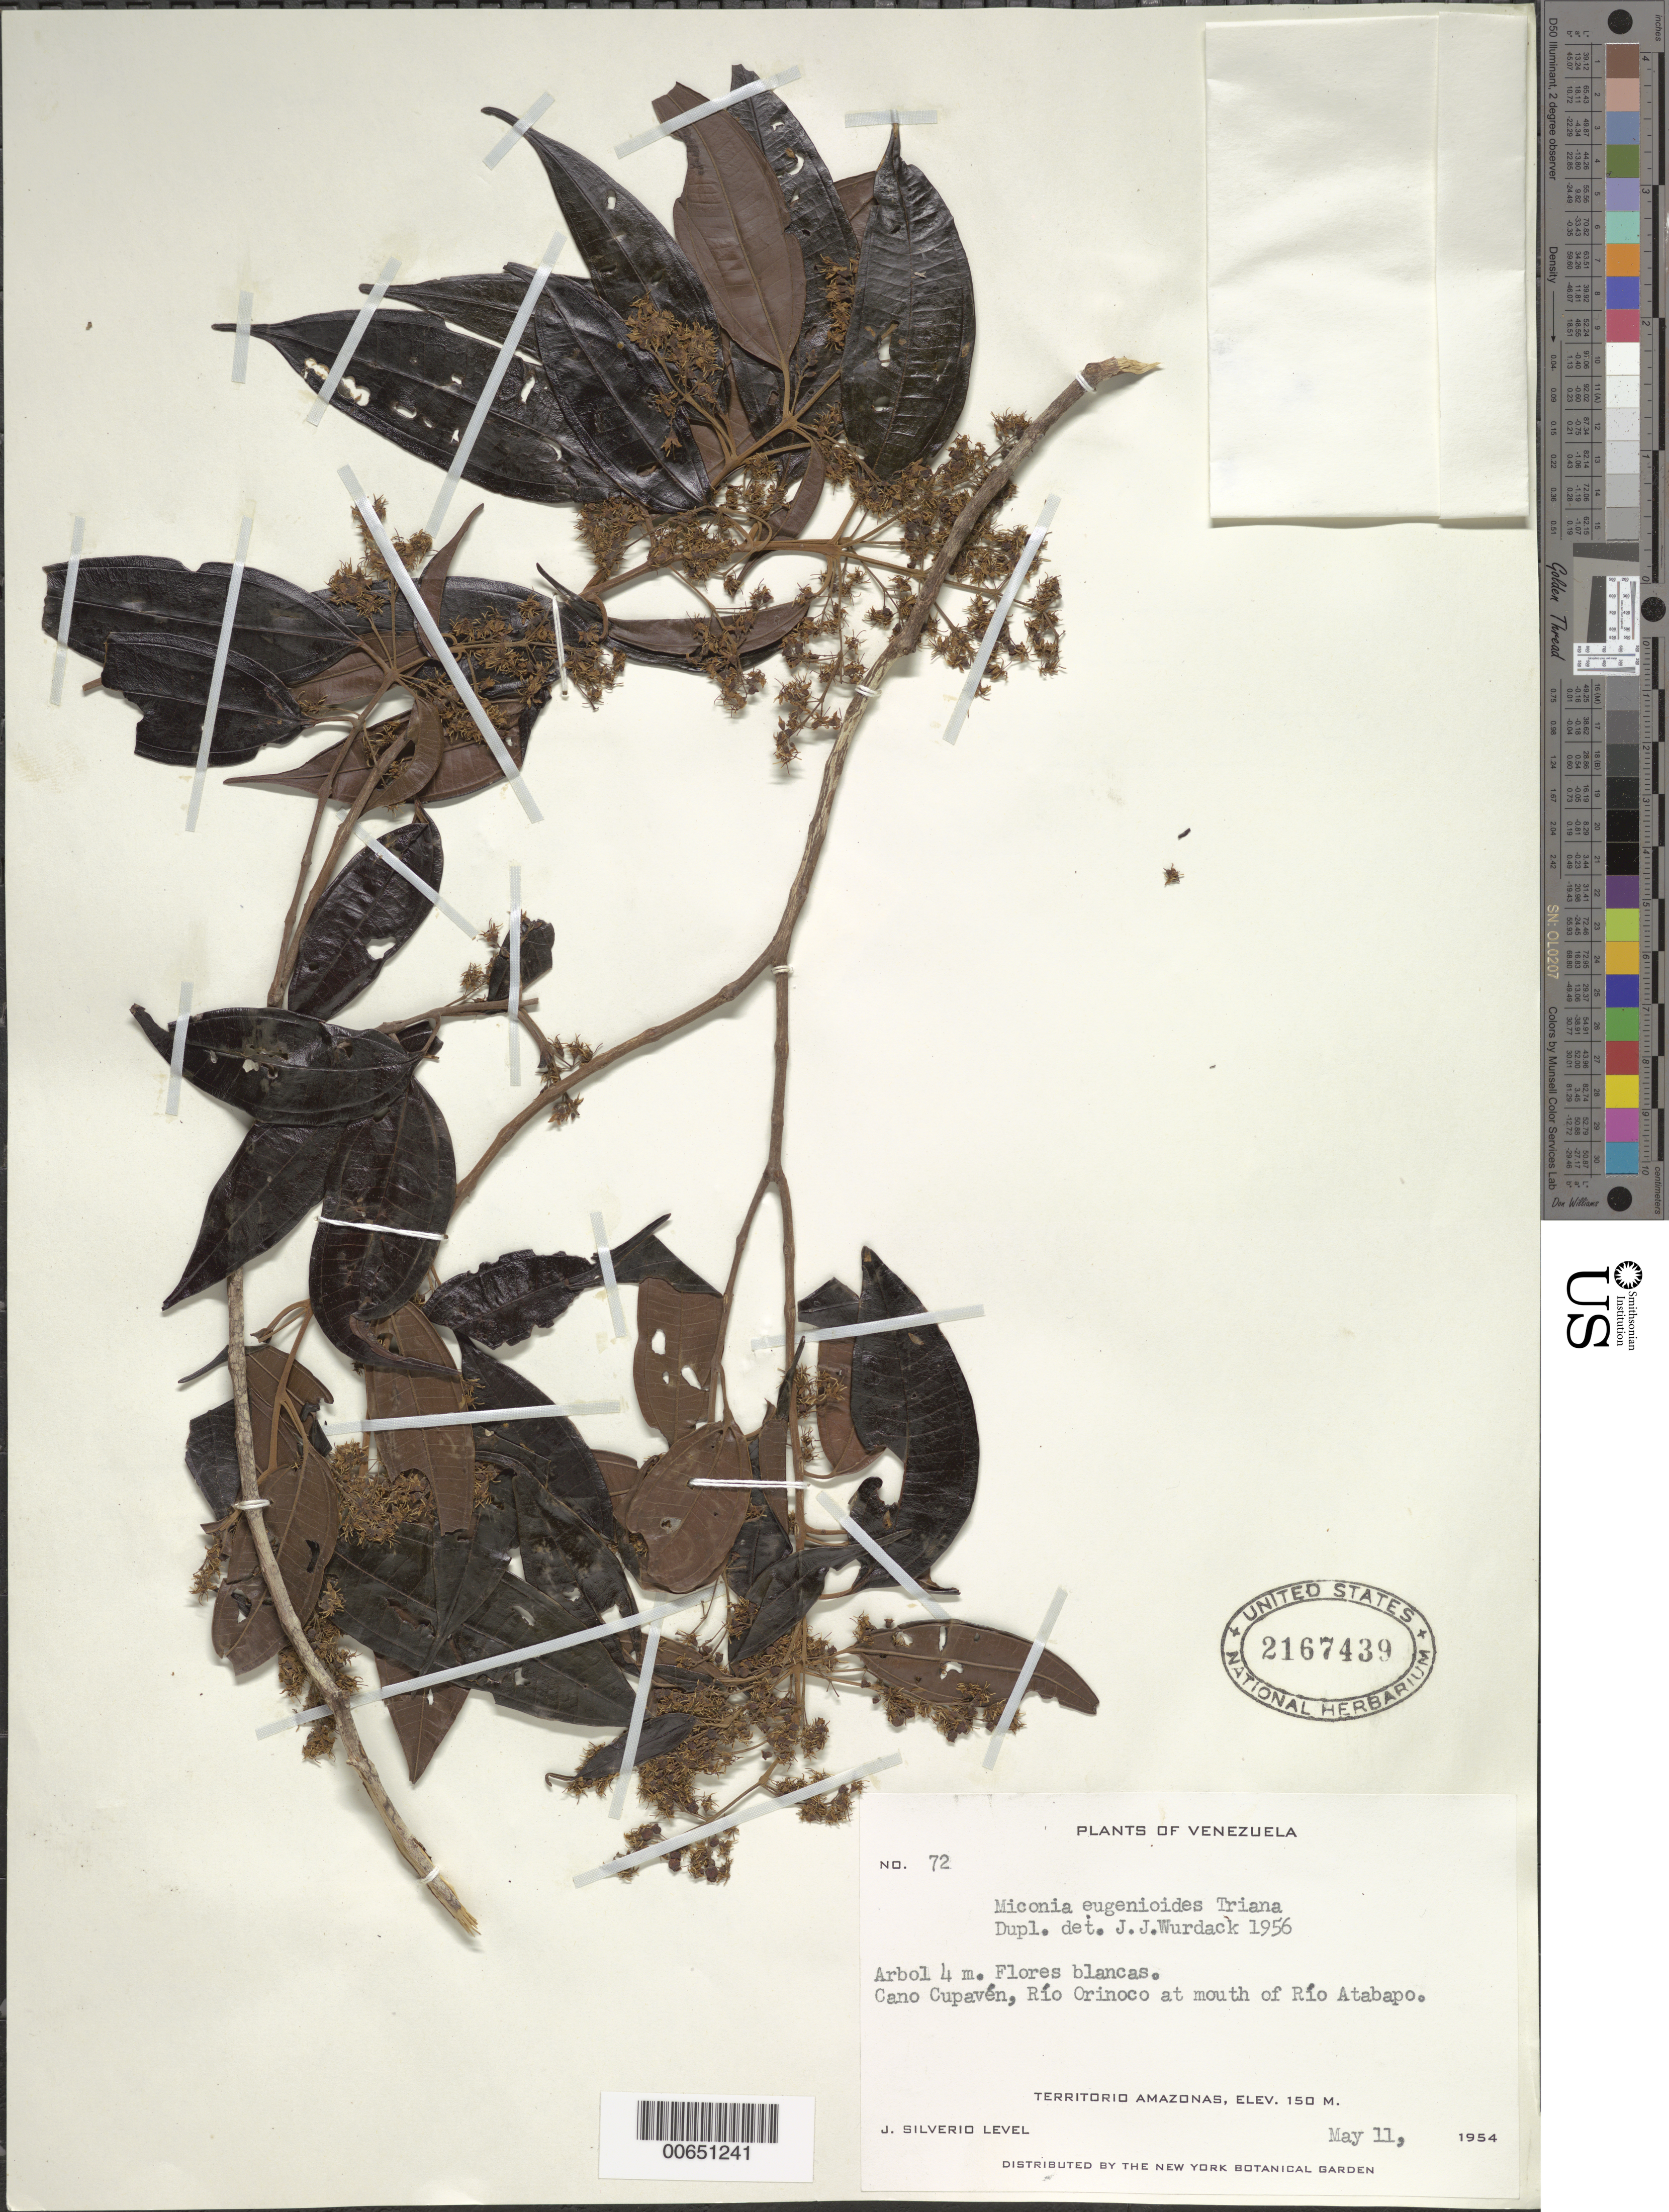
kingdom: Plantae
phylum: Tracheophyta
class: Magnoliopsida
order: Myrtales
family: Melastomataceae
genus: Miconia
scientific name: Miconia eugenioides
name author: Triana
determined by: Wurdack, John J., (US), US (UNITED STATES)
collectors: J. Silverio L.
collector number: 72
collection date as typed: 11-May-54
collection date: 1954-05-11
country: Venezuela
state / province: Amazonas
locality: Río Orinoco, at mouth of Río Atabapo, Caño Cupaven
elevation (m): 150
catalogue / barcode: US 2167439